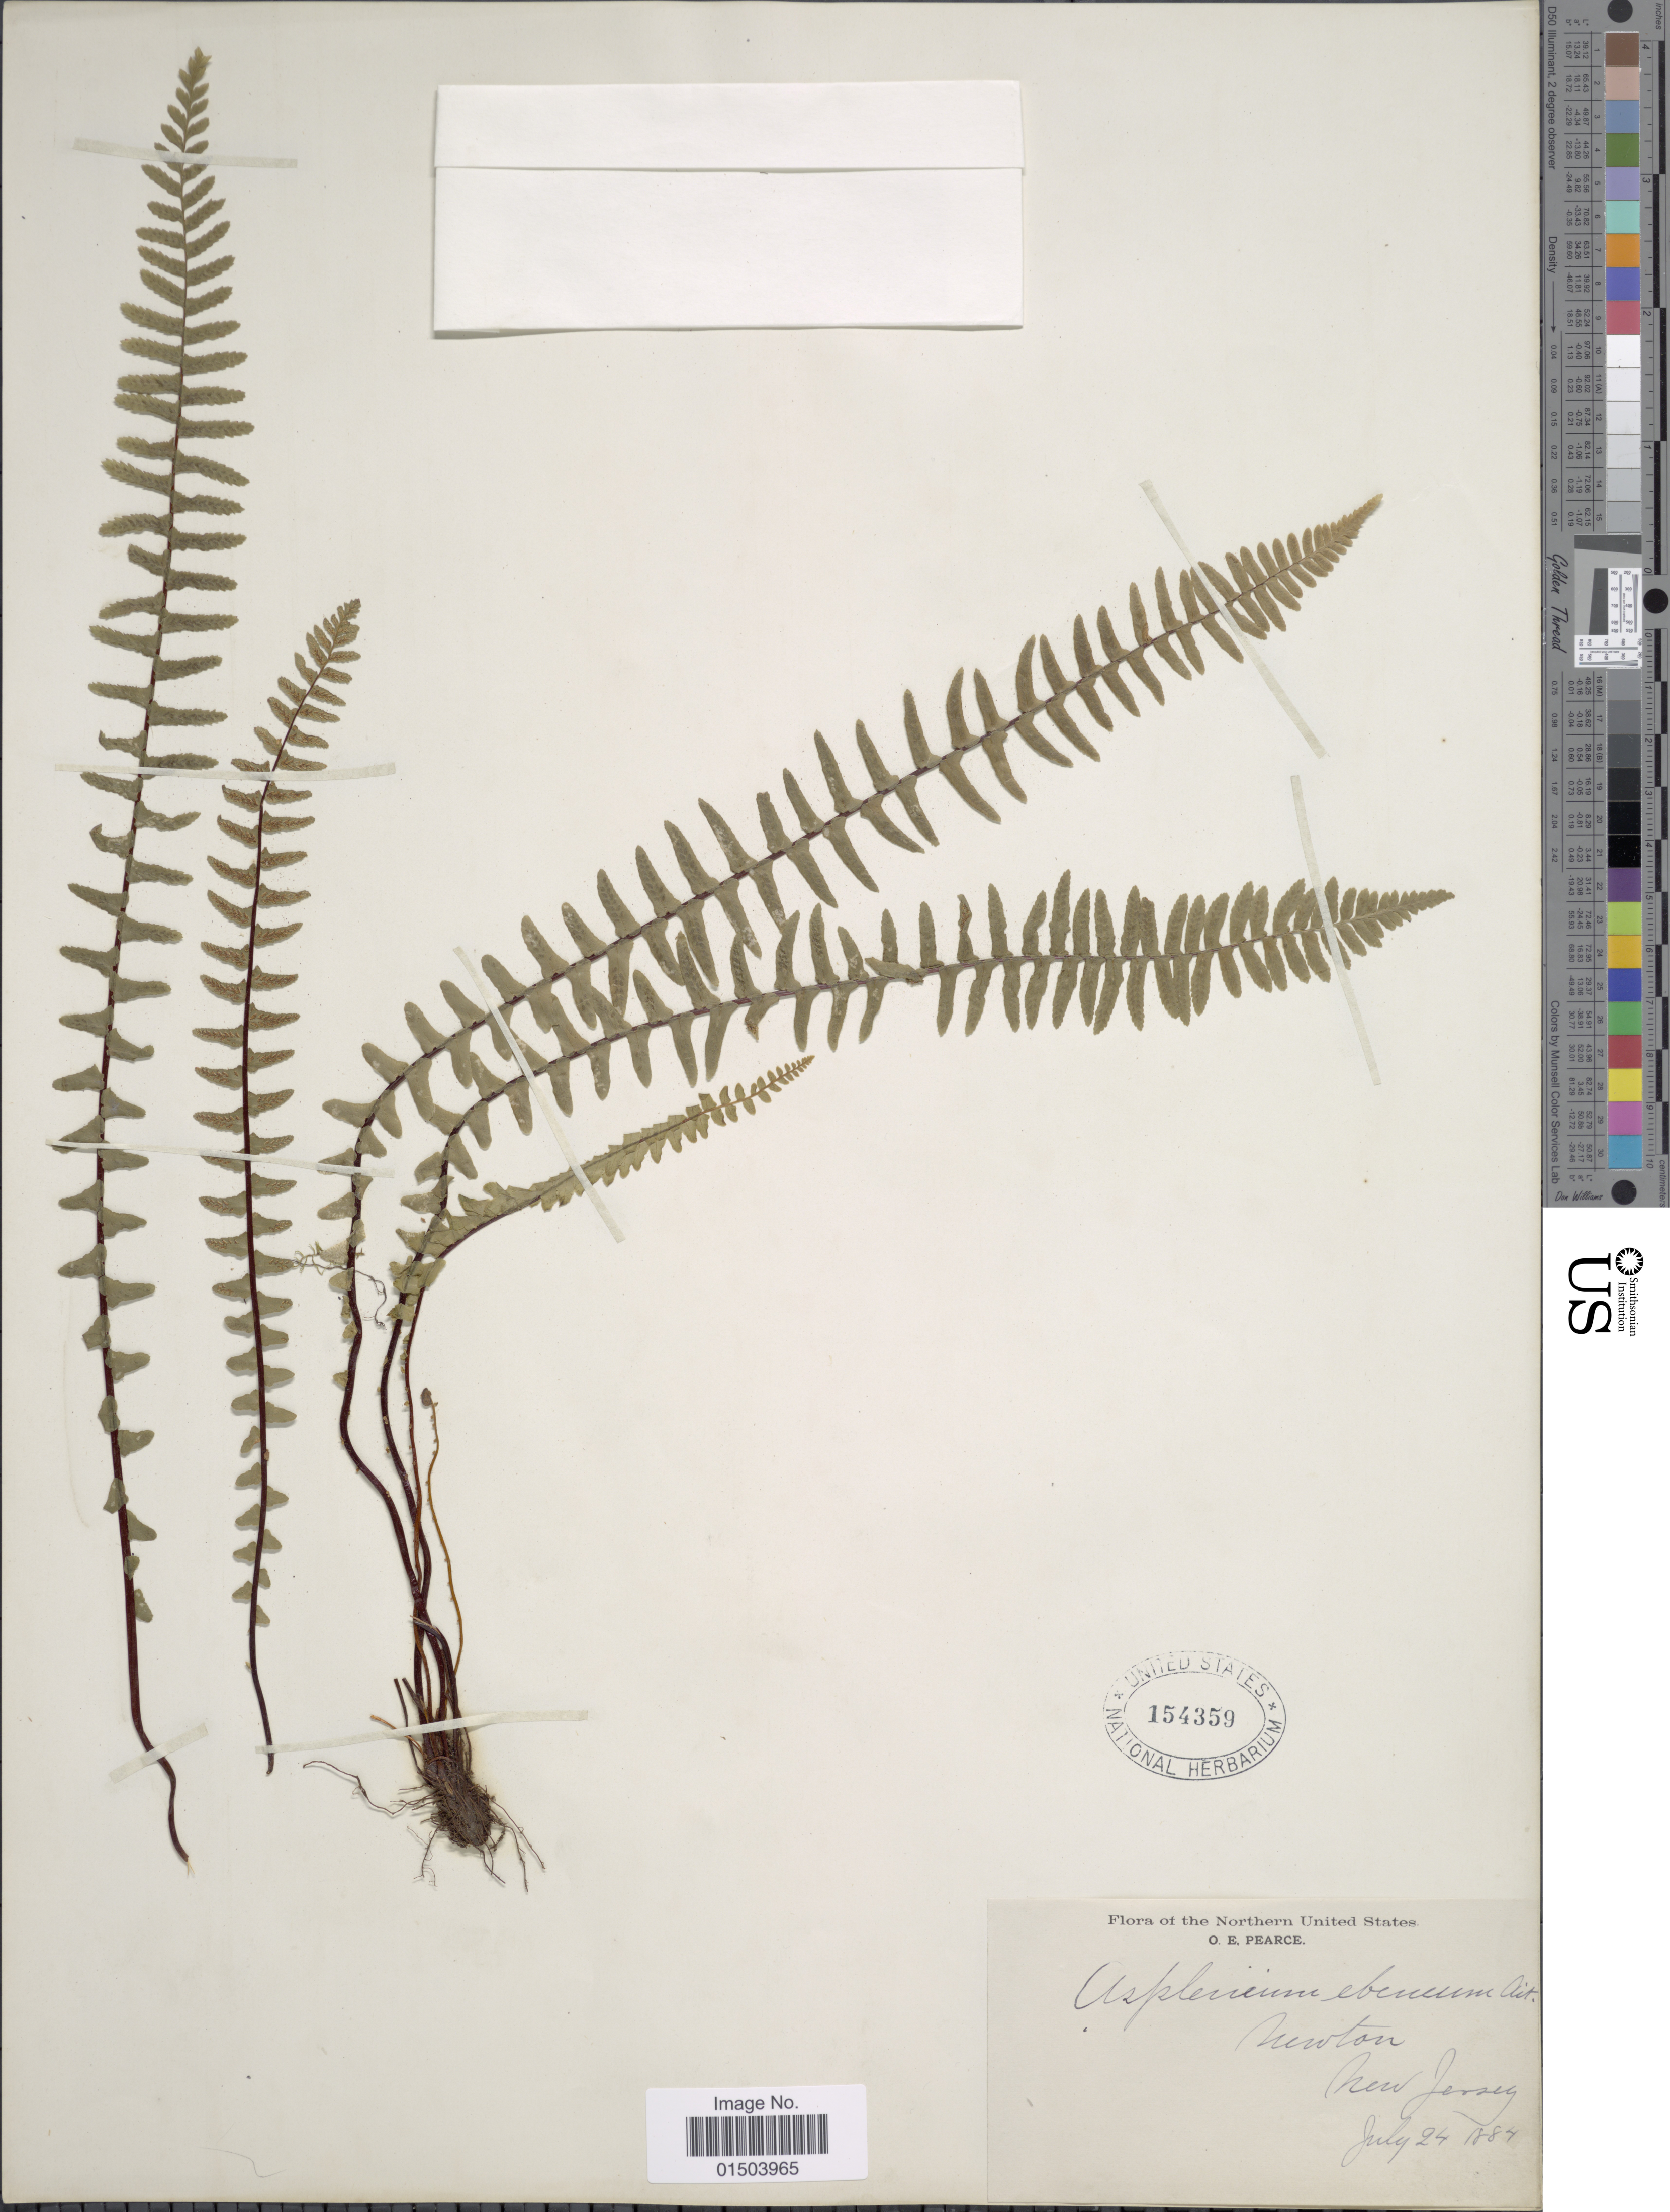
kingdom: Plantae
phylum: Tracheophyta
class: Polypodiopsida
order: Polypodiales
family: Aspleniaceae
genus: Asplenium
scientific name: Asplenium platyneuron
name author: (L.) Britton, Stearns & Poggenb.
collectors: O. E. Pearce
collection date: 1884-07-24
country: United States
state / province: New Jersey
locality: Northern United States. Newton.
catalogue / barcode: US 154359